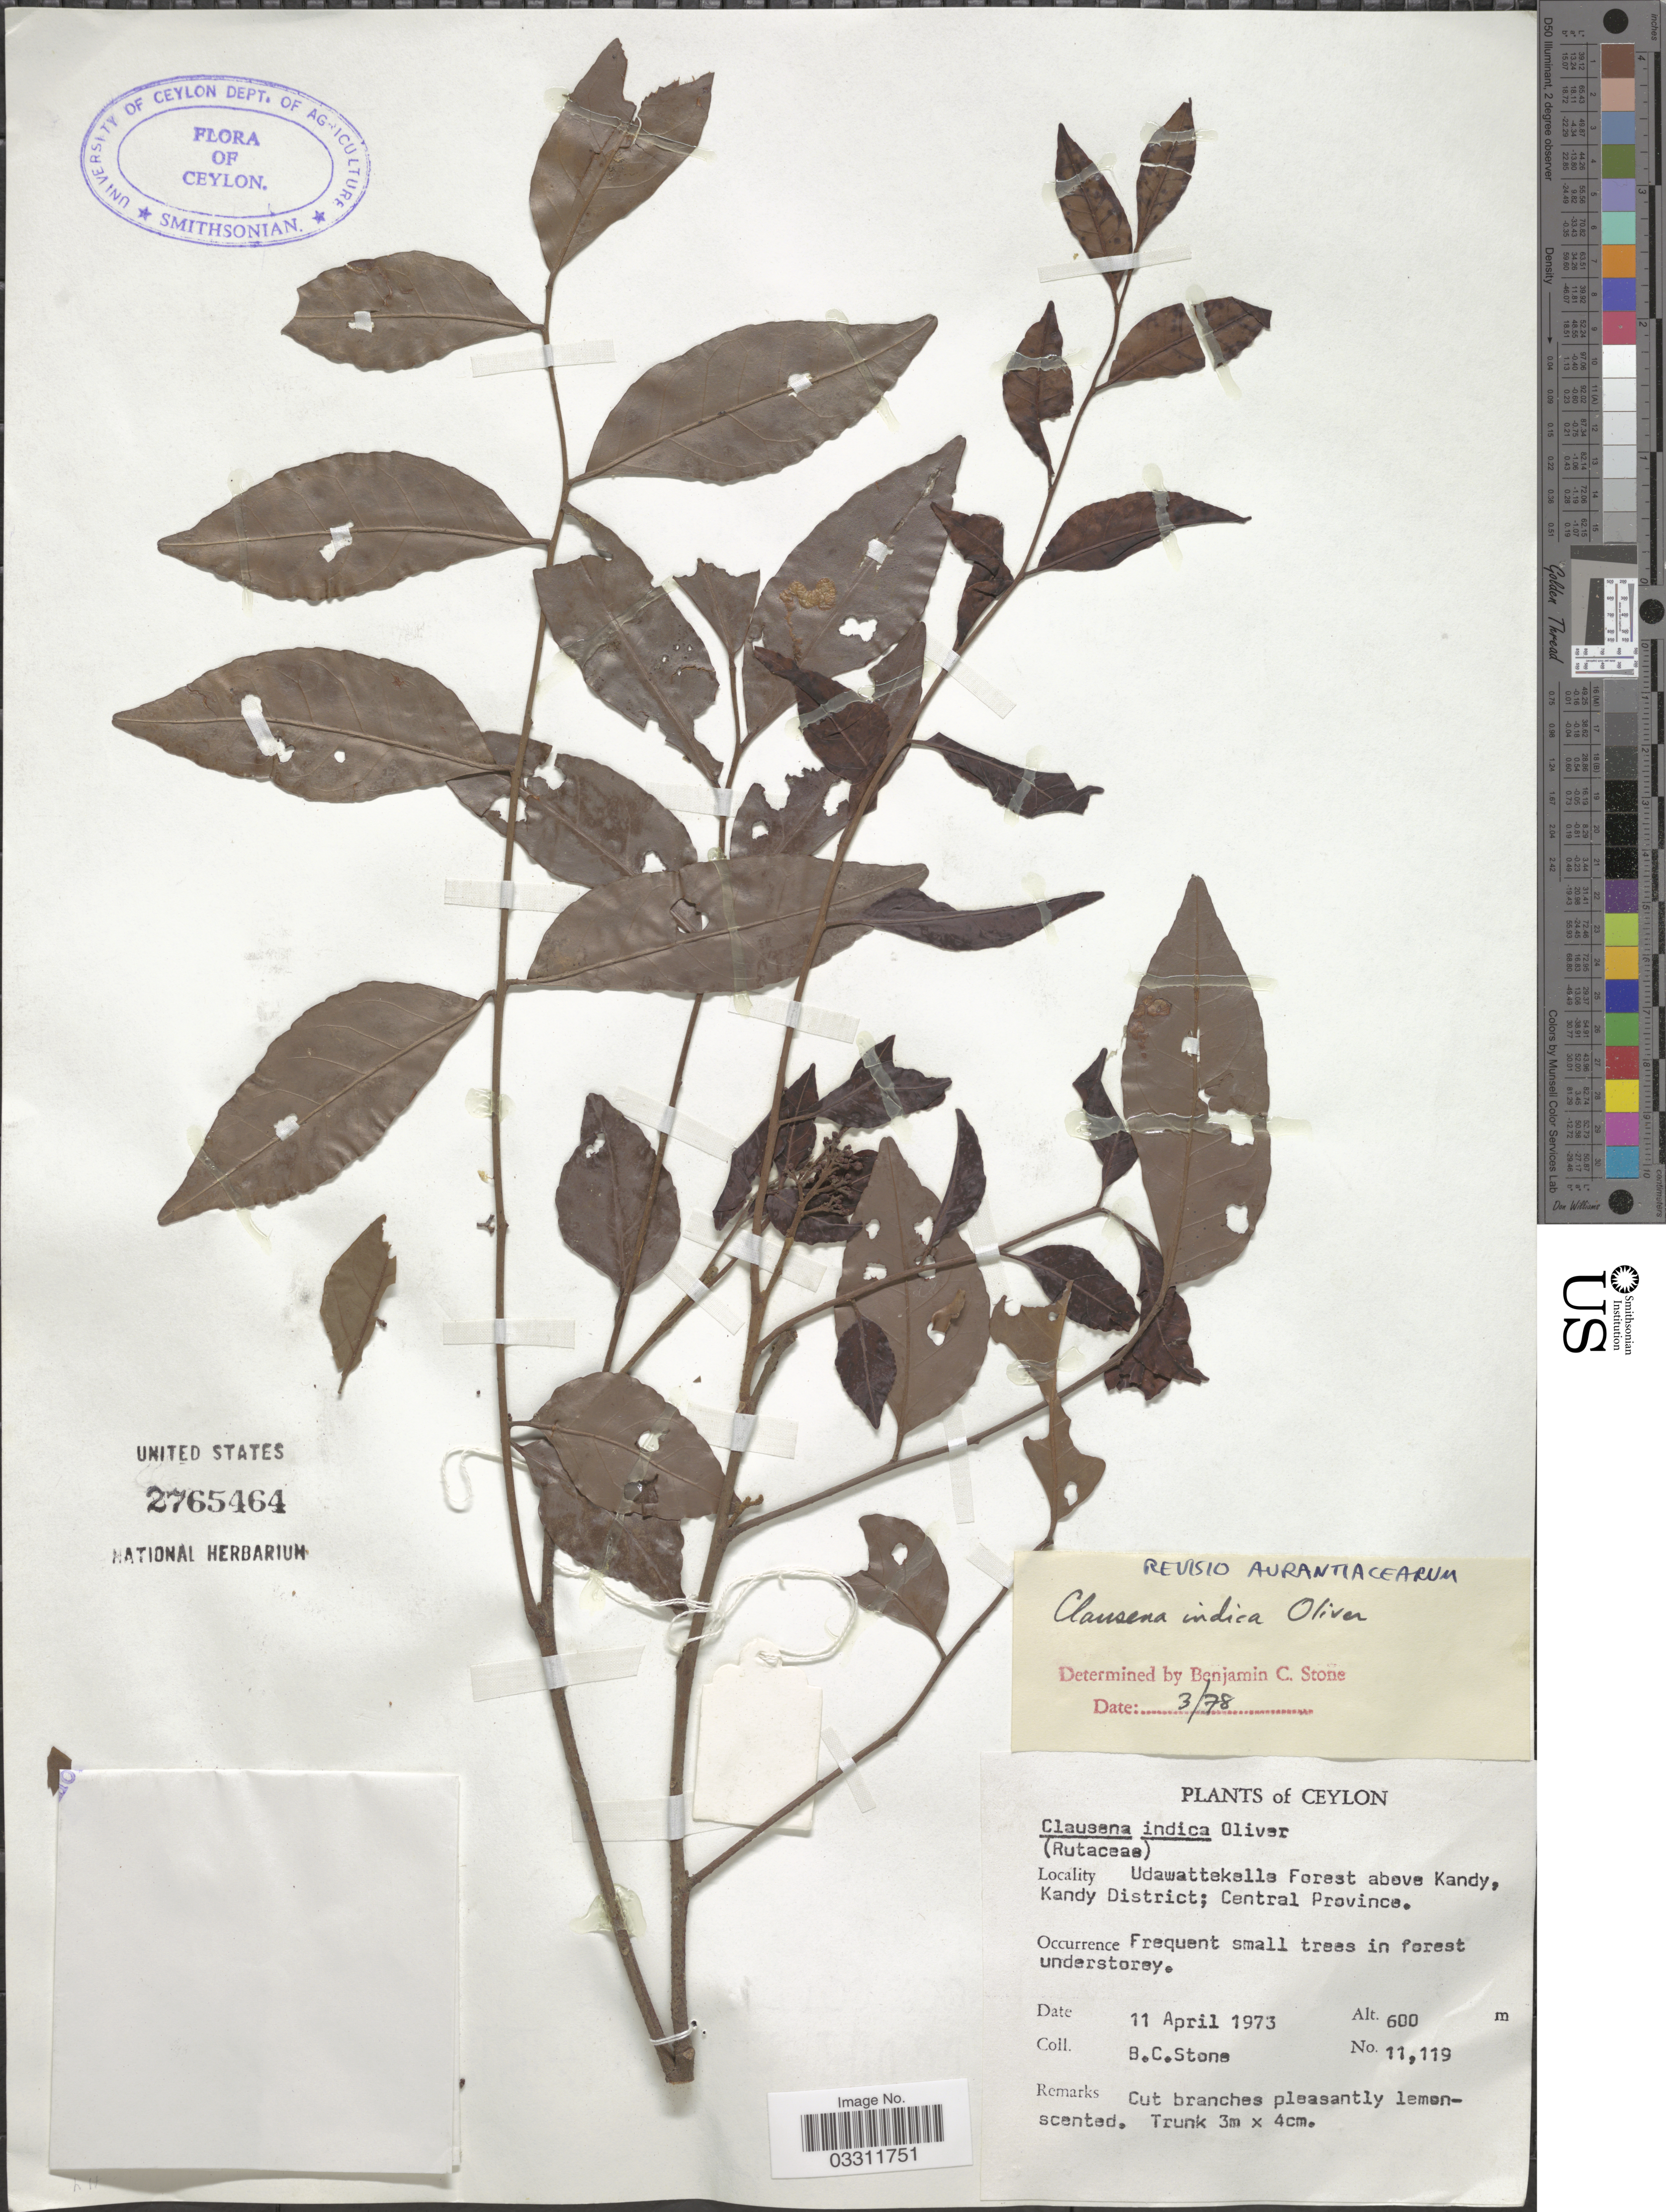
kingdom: Plantae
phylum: Tracheophyta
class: Magnoliopsida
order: Sapindales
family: Rutaceae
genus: Clausena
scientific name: Clausena indica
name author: (Dalzell) Oliv.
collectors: B. C. Stone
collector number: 11119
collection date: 1973-04-11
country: Sri Lanka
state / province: Central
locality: Ceylon. Udawattekelle Forest above Kandy, Kandy District.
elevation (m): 600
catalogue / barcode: US 2765464